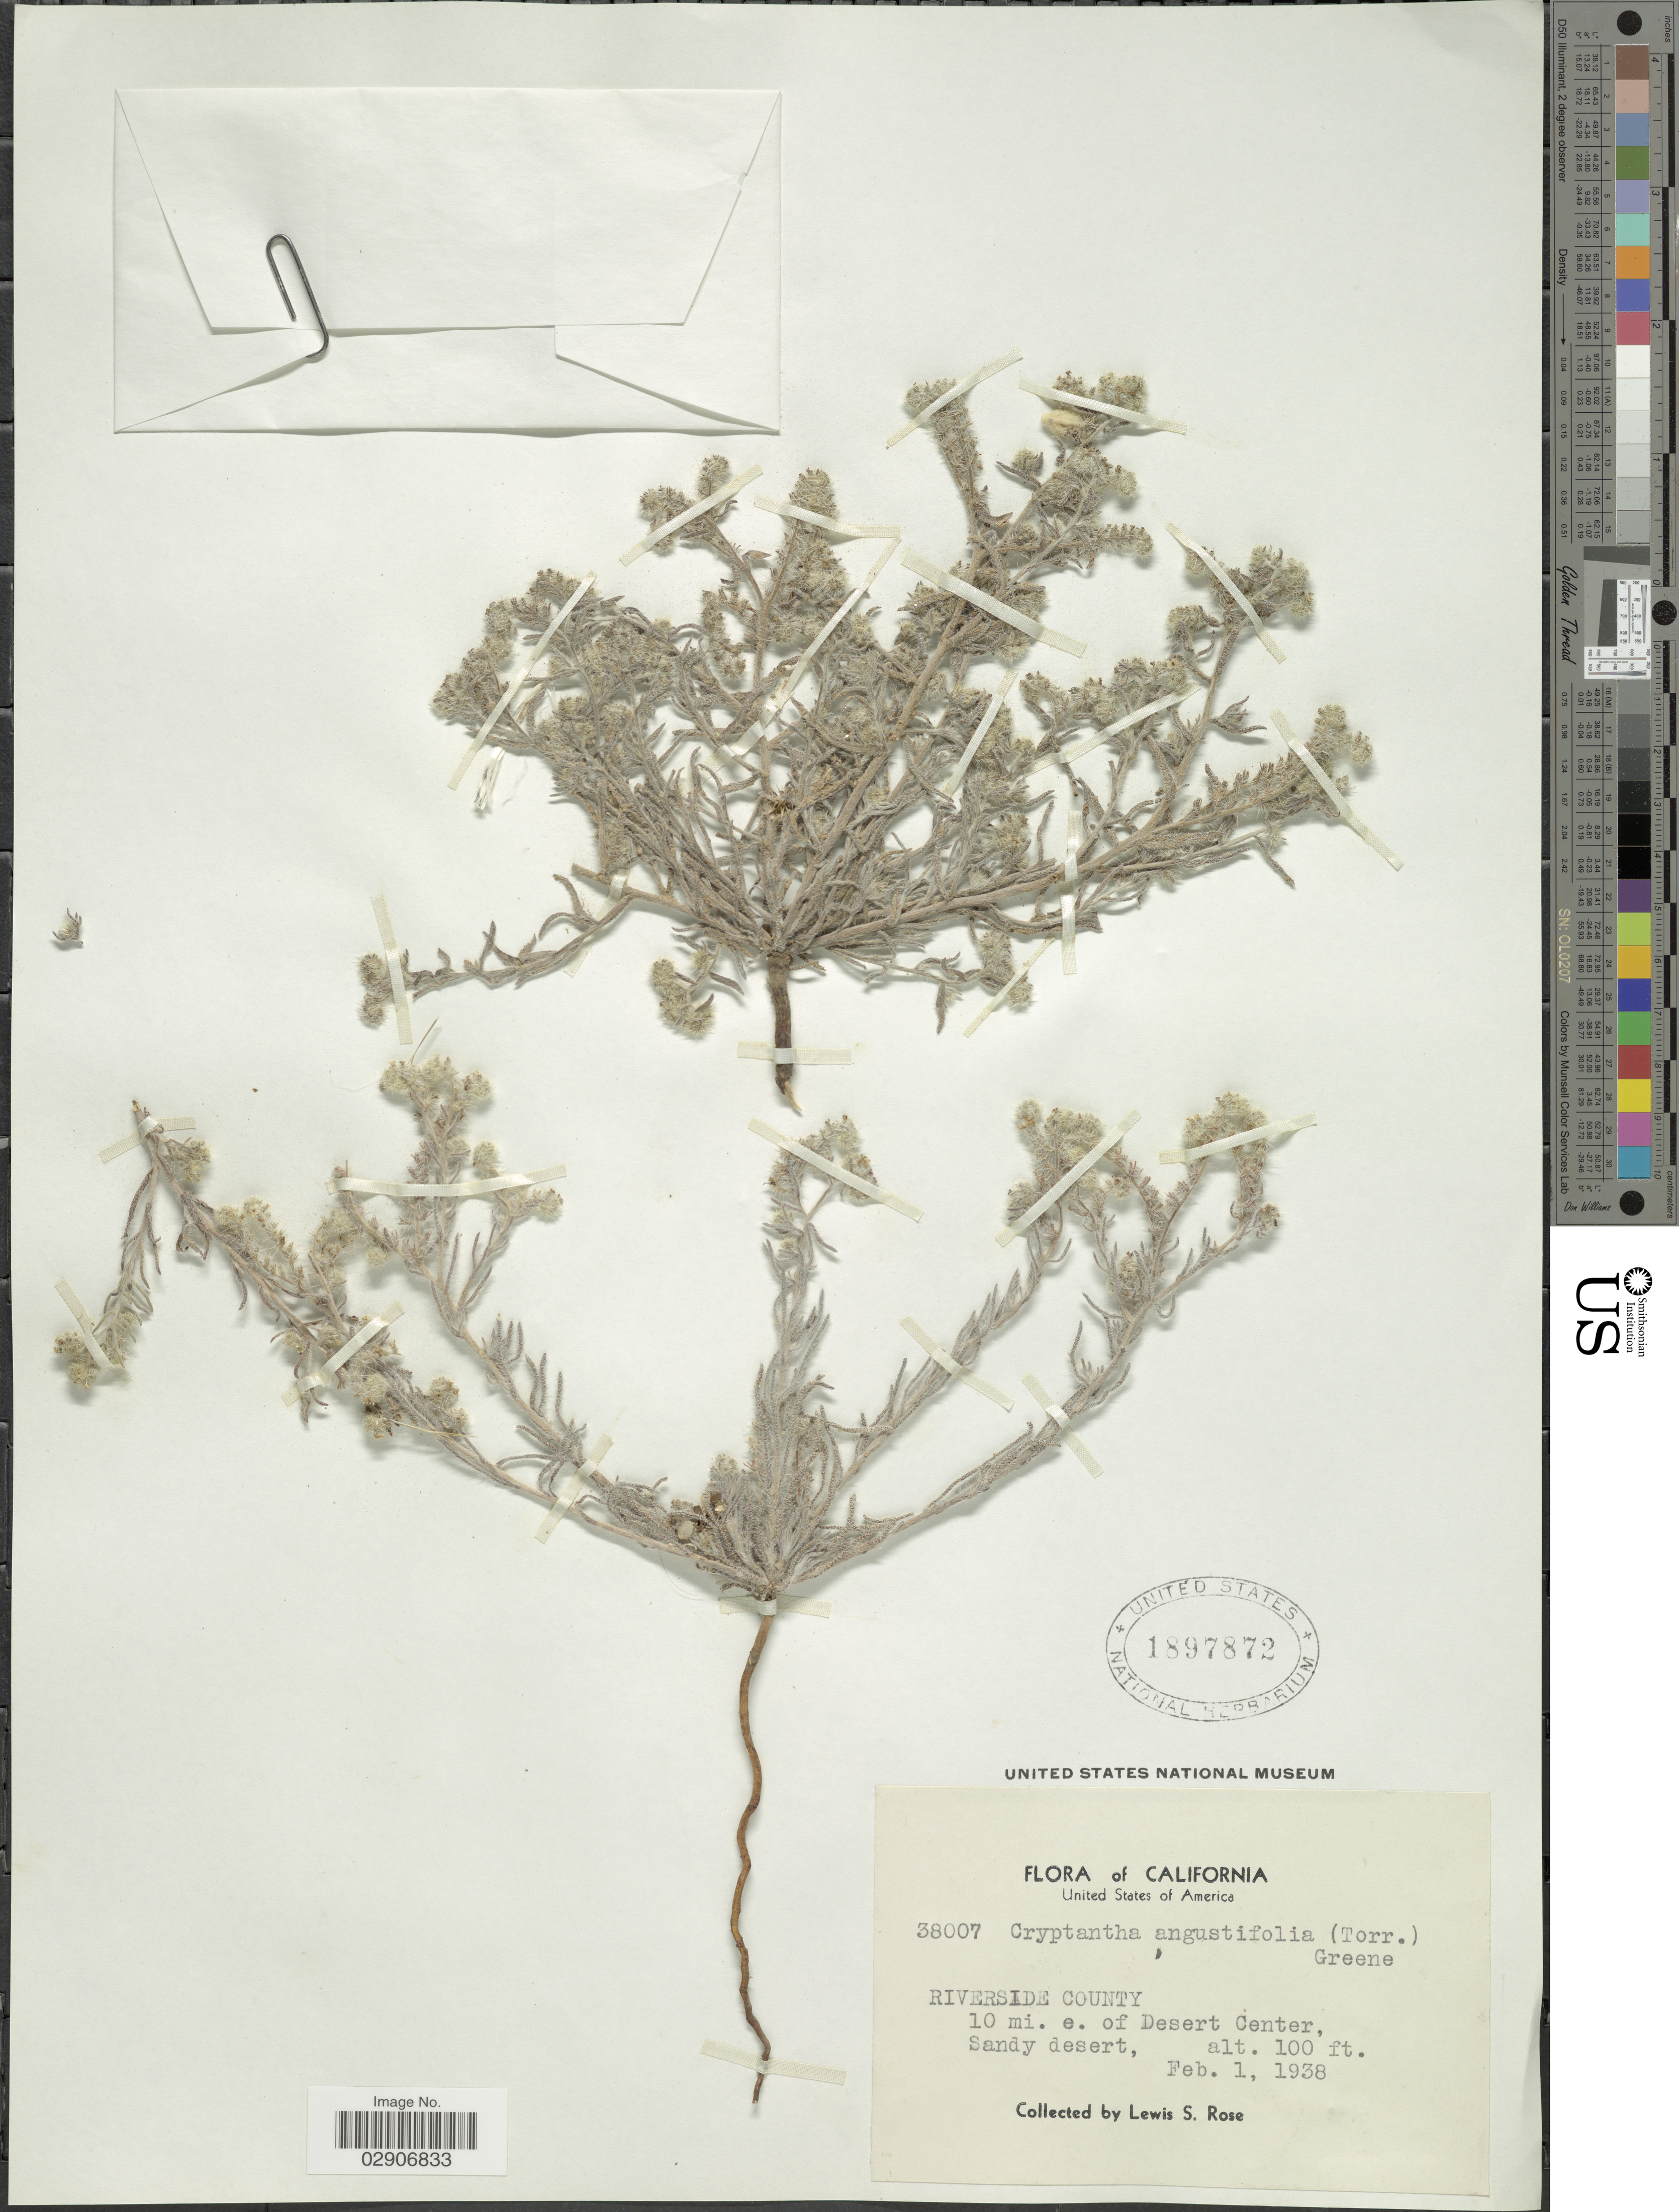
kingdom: Plantae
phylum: Tracheophyta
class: Magnoliopsida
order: Boraginales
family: Boraginaceae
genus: Cryptantha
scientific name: Cryptantha angustifolia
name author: (Torr.) Greene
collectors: L. S. Rose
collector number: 38007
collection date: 1938-02-01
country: United States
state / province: California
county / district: Riverside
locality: Riverside County. 10 mi. e. of Desert Center, Sandy desert.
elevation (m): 30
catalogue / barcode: US 1897872